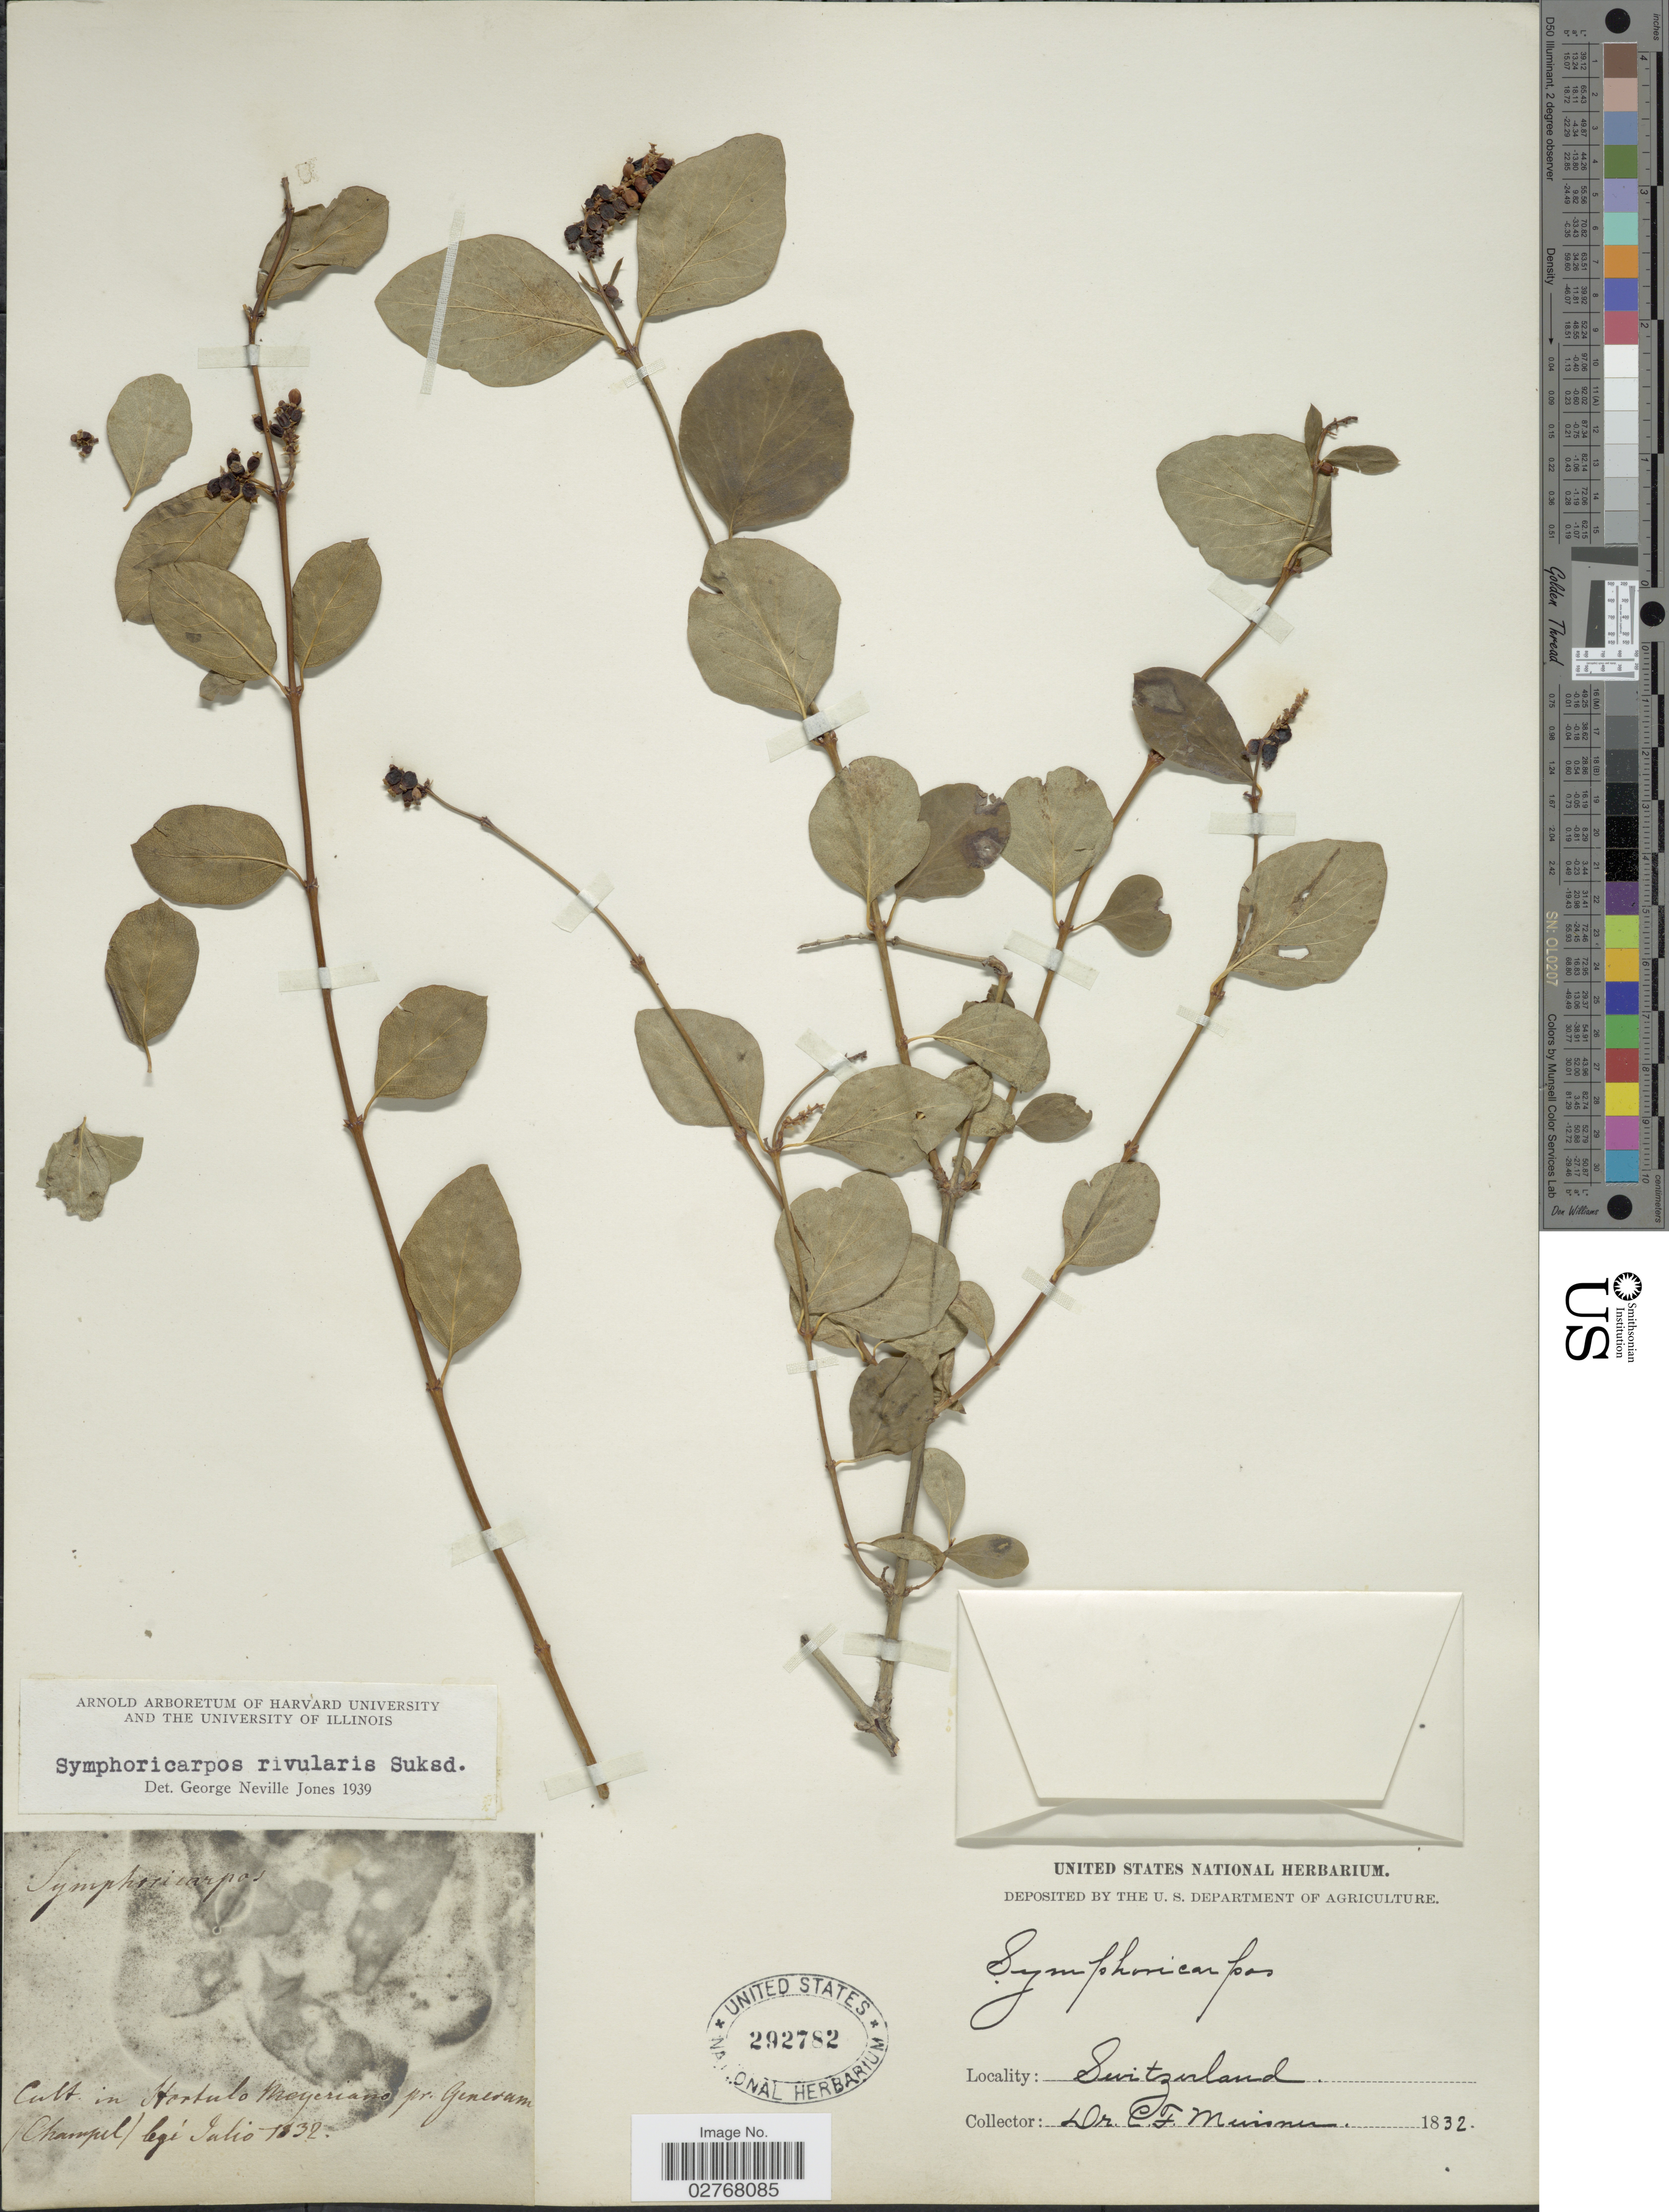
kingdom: Plantae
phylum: Tracheophyta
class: Magnoliopsida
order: Dipsacales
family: Caprifoliaceae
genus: Symphoricarpos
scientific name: Symphoricarpos rivularis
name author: Suksd.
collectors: C. F. W. Meissner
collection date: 1832-07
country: Switzerland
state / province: Genève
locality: Cult. in Hortulo Meyeriano pr. Generam (Champel)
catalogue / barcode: US 292782